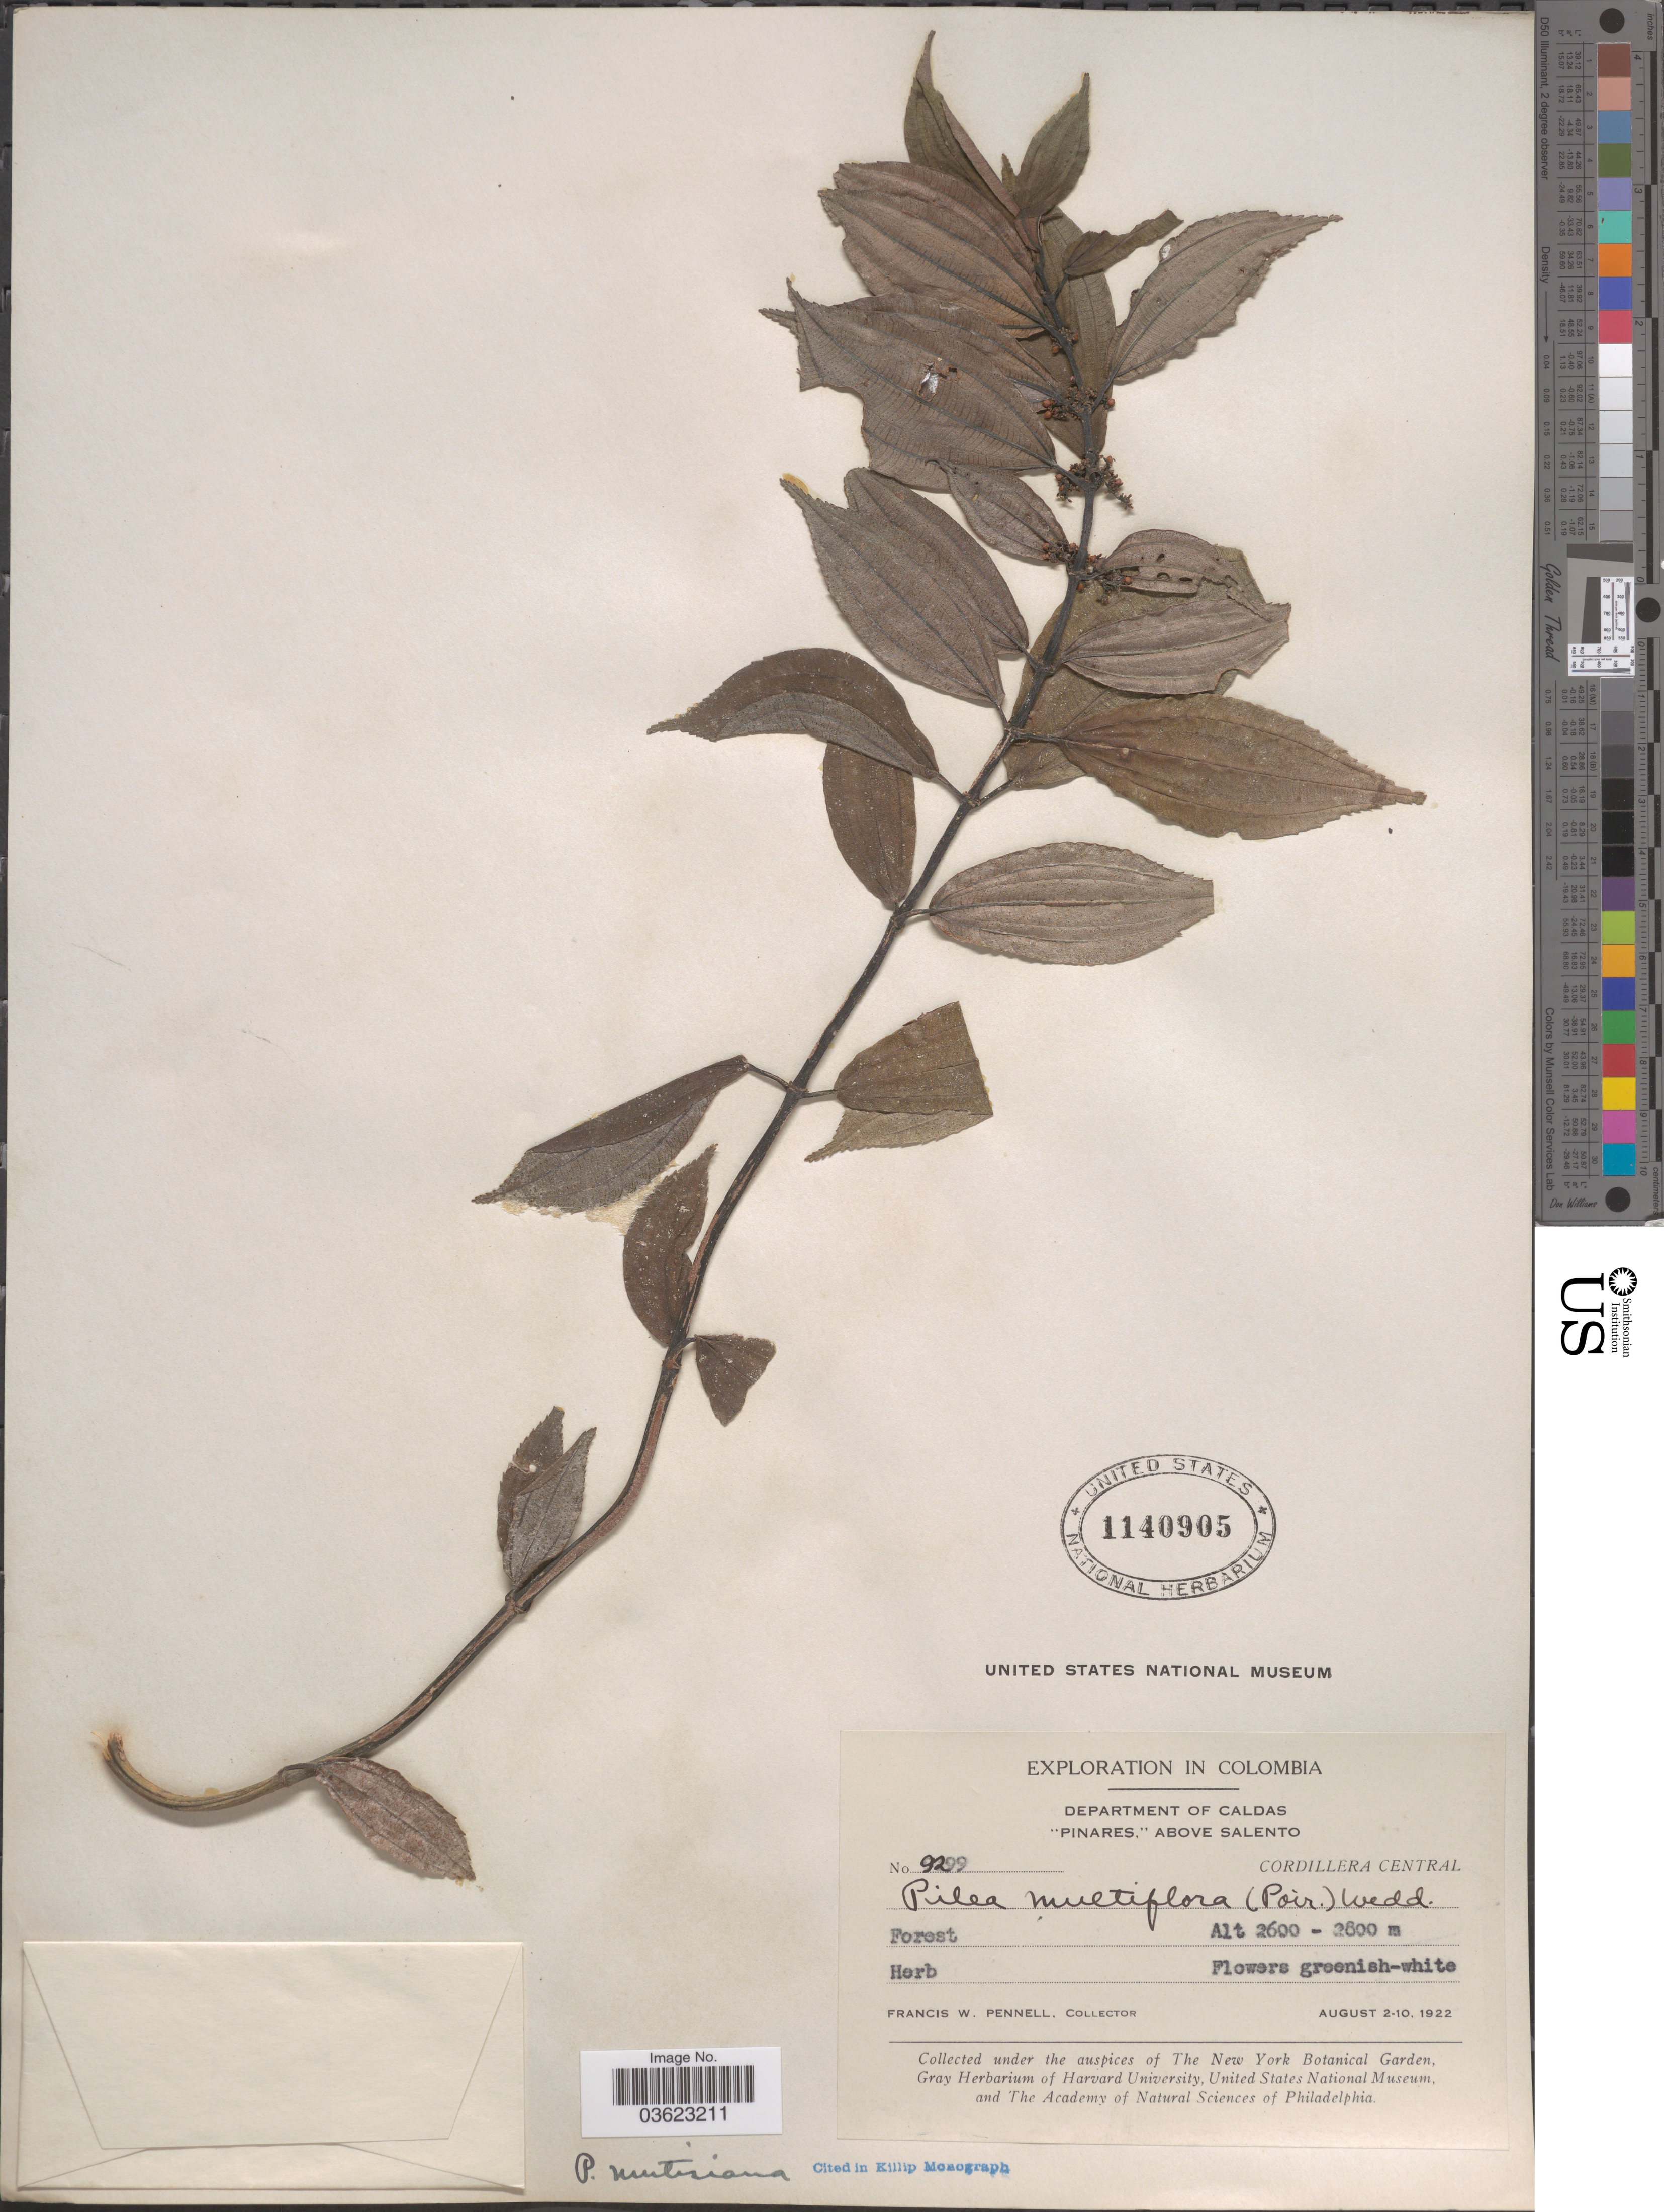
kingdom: Plantae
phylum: Tracheophyta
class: Magnoliopsida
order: Rosales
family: Urticaceae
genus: Pilea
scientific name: Pilea mutisiana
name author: Wedd.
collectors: F. W. Pennell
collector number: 9299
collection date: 1922-08-02/1922-08-10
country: Colombia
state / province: Caldas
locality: Department of Caldas. "Pinares," above Salento. Cordillera Central.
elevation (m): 2600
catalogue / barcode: US 1140905